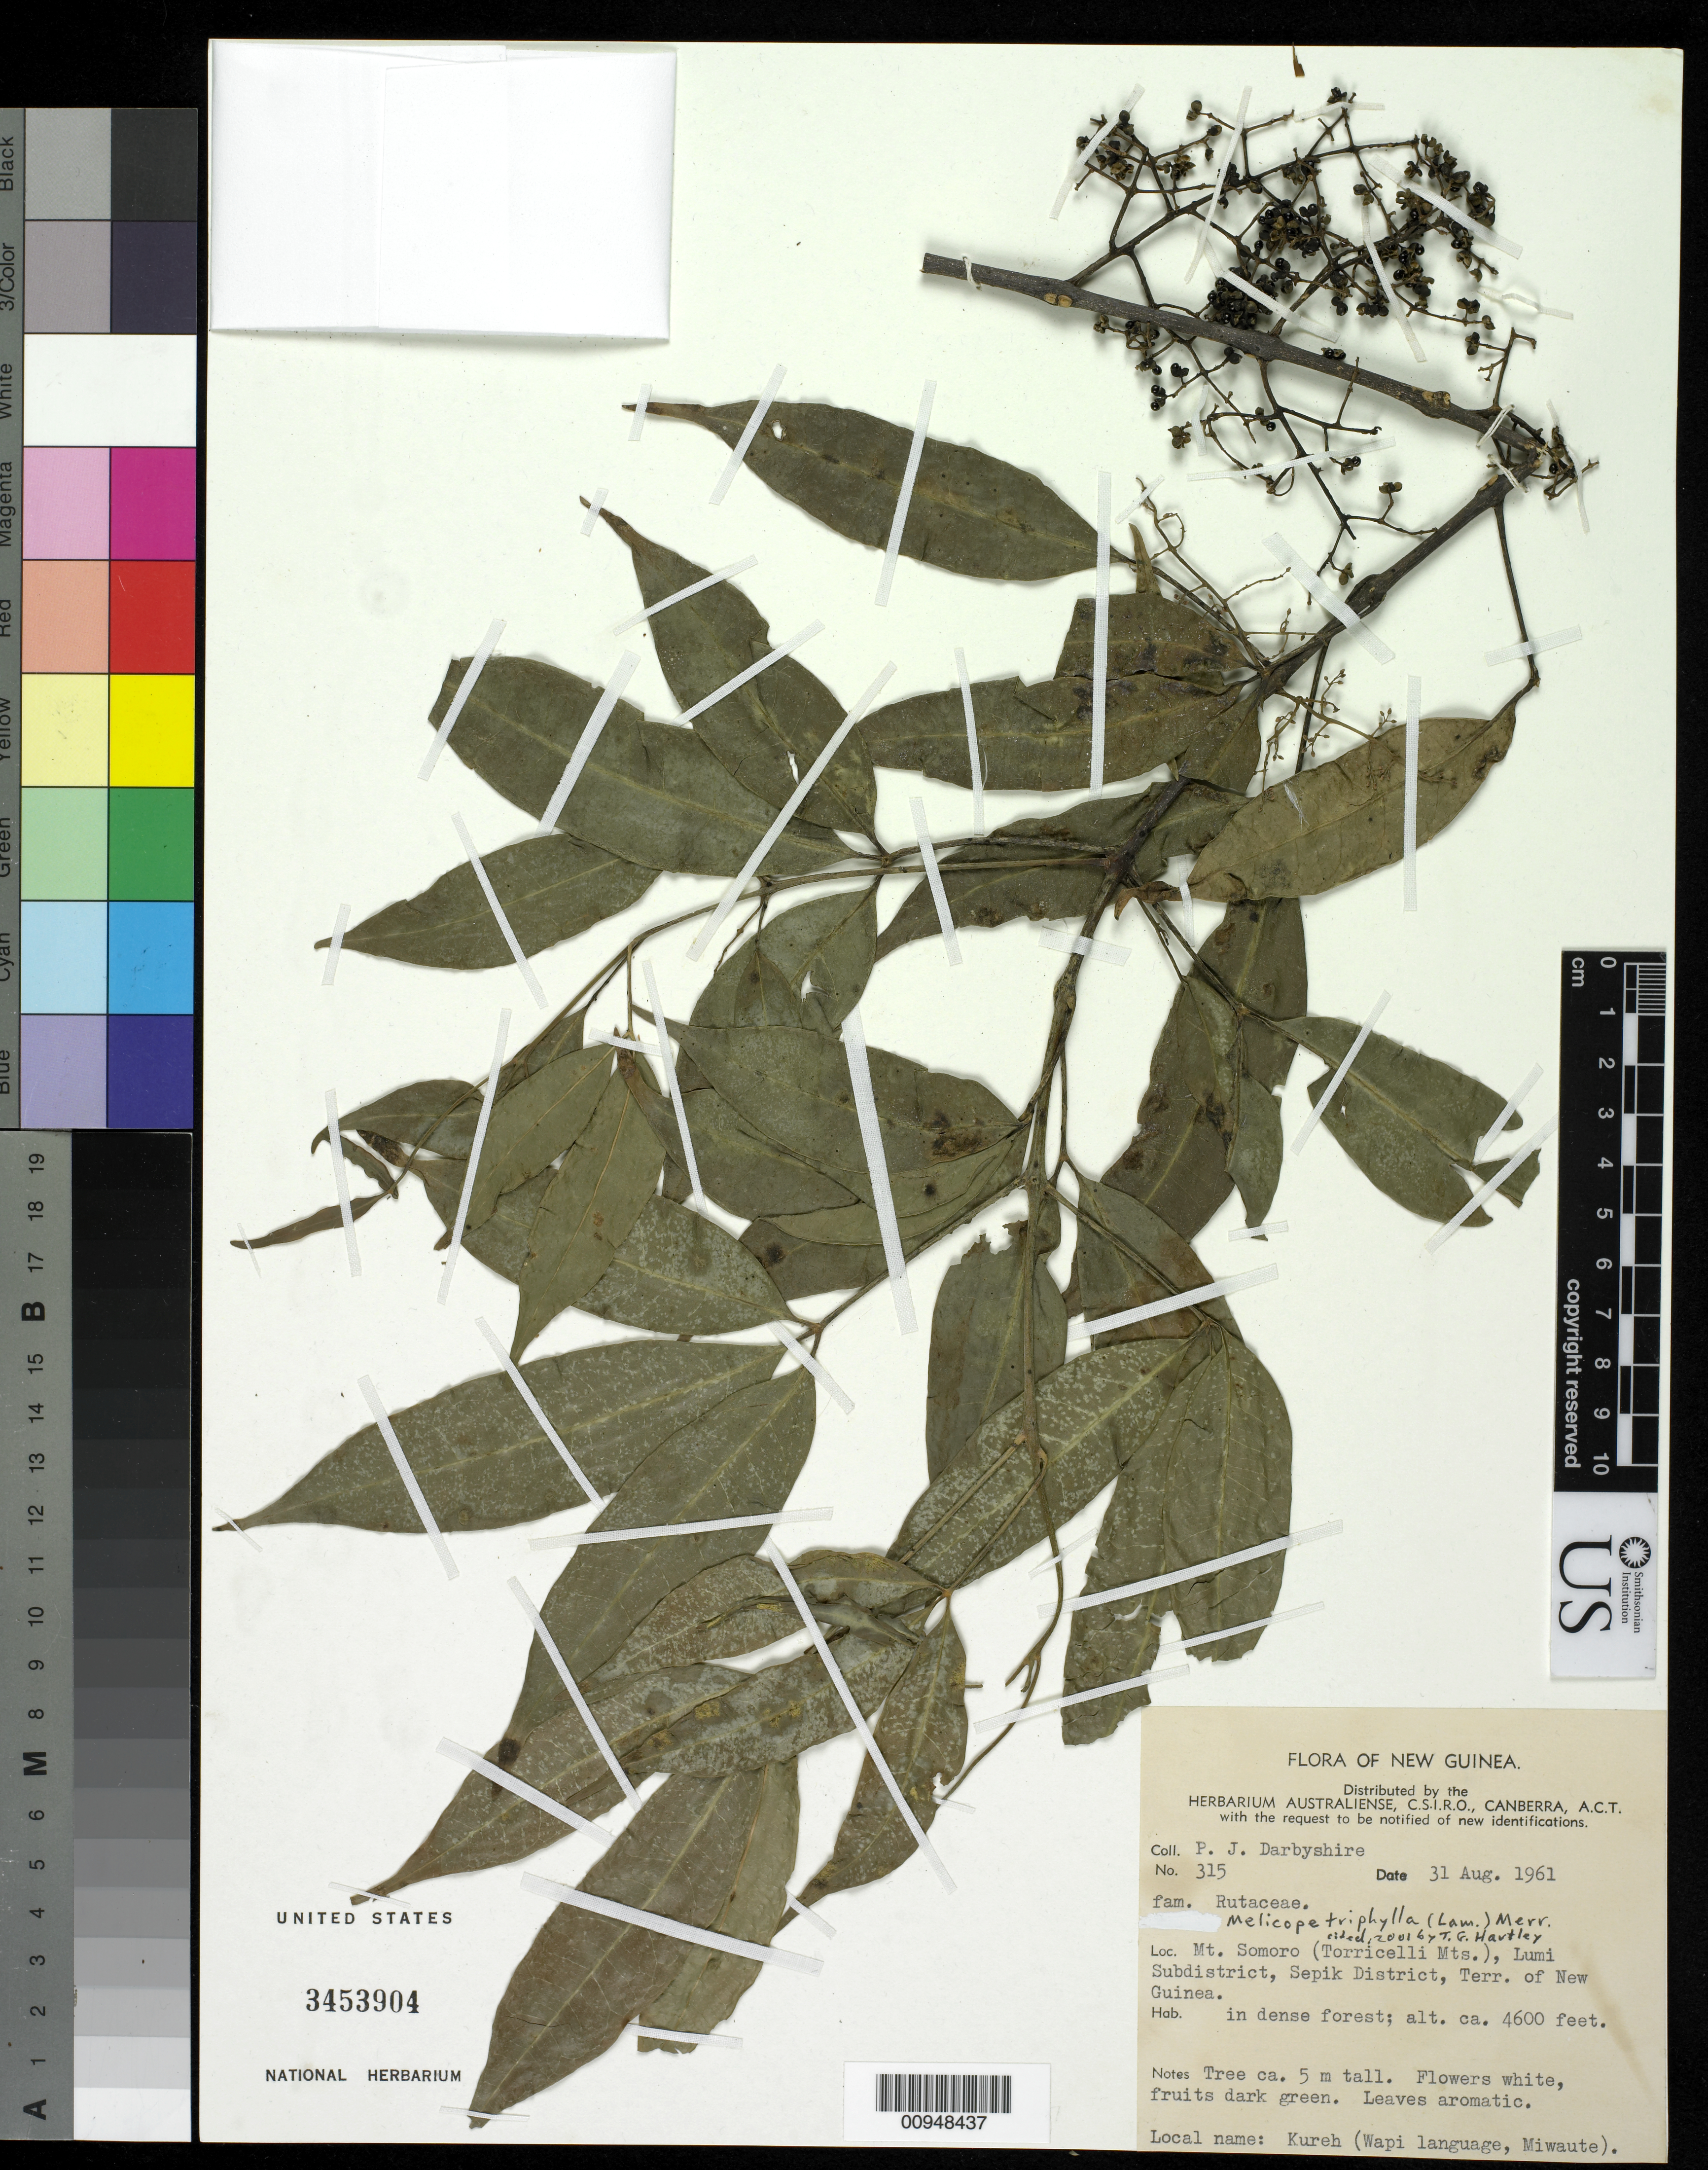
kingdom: Plantae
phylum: Tracheophyta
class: Magnoliopsida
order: Sapindales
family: Rutaceae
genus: Melicope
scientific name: Melicope triphylla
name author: (Lam.) Merr.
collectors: P. Darbyshire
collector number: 315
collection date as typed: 31 Aug 1961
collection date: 1961-08-31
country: Papua New Guinea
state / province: Sandaun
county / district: Lumi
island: New Guinea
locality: Mt. Somoro (Torricelli Mts)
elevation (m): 1402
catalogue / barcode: US 3453904